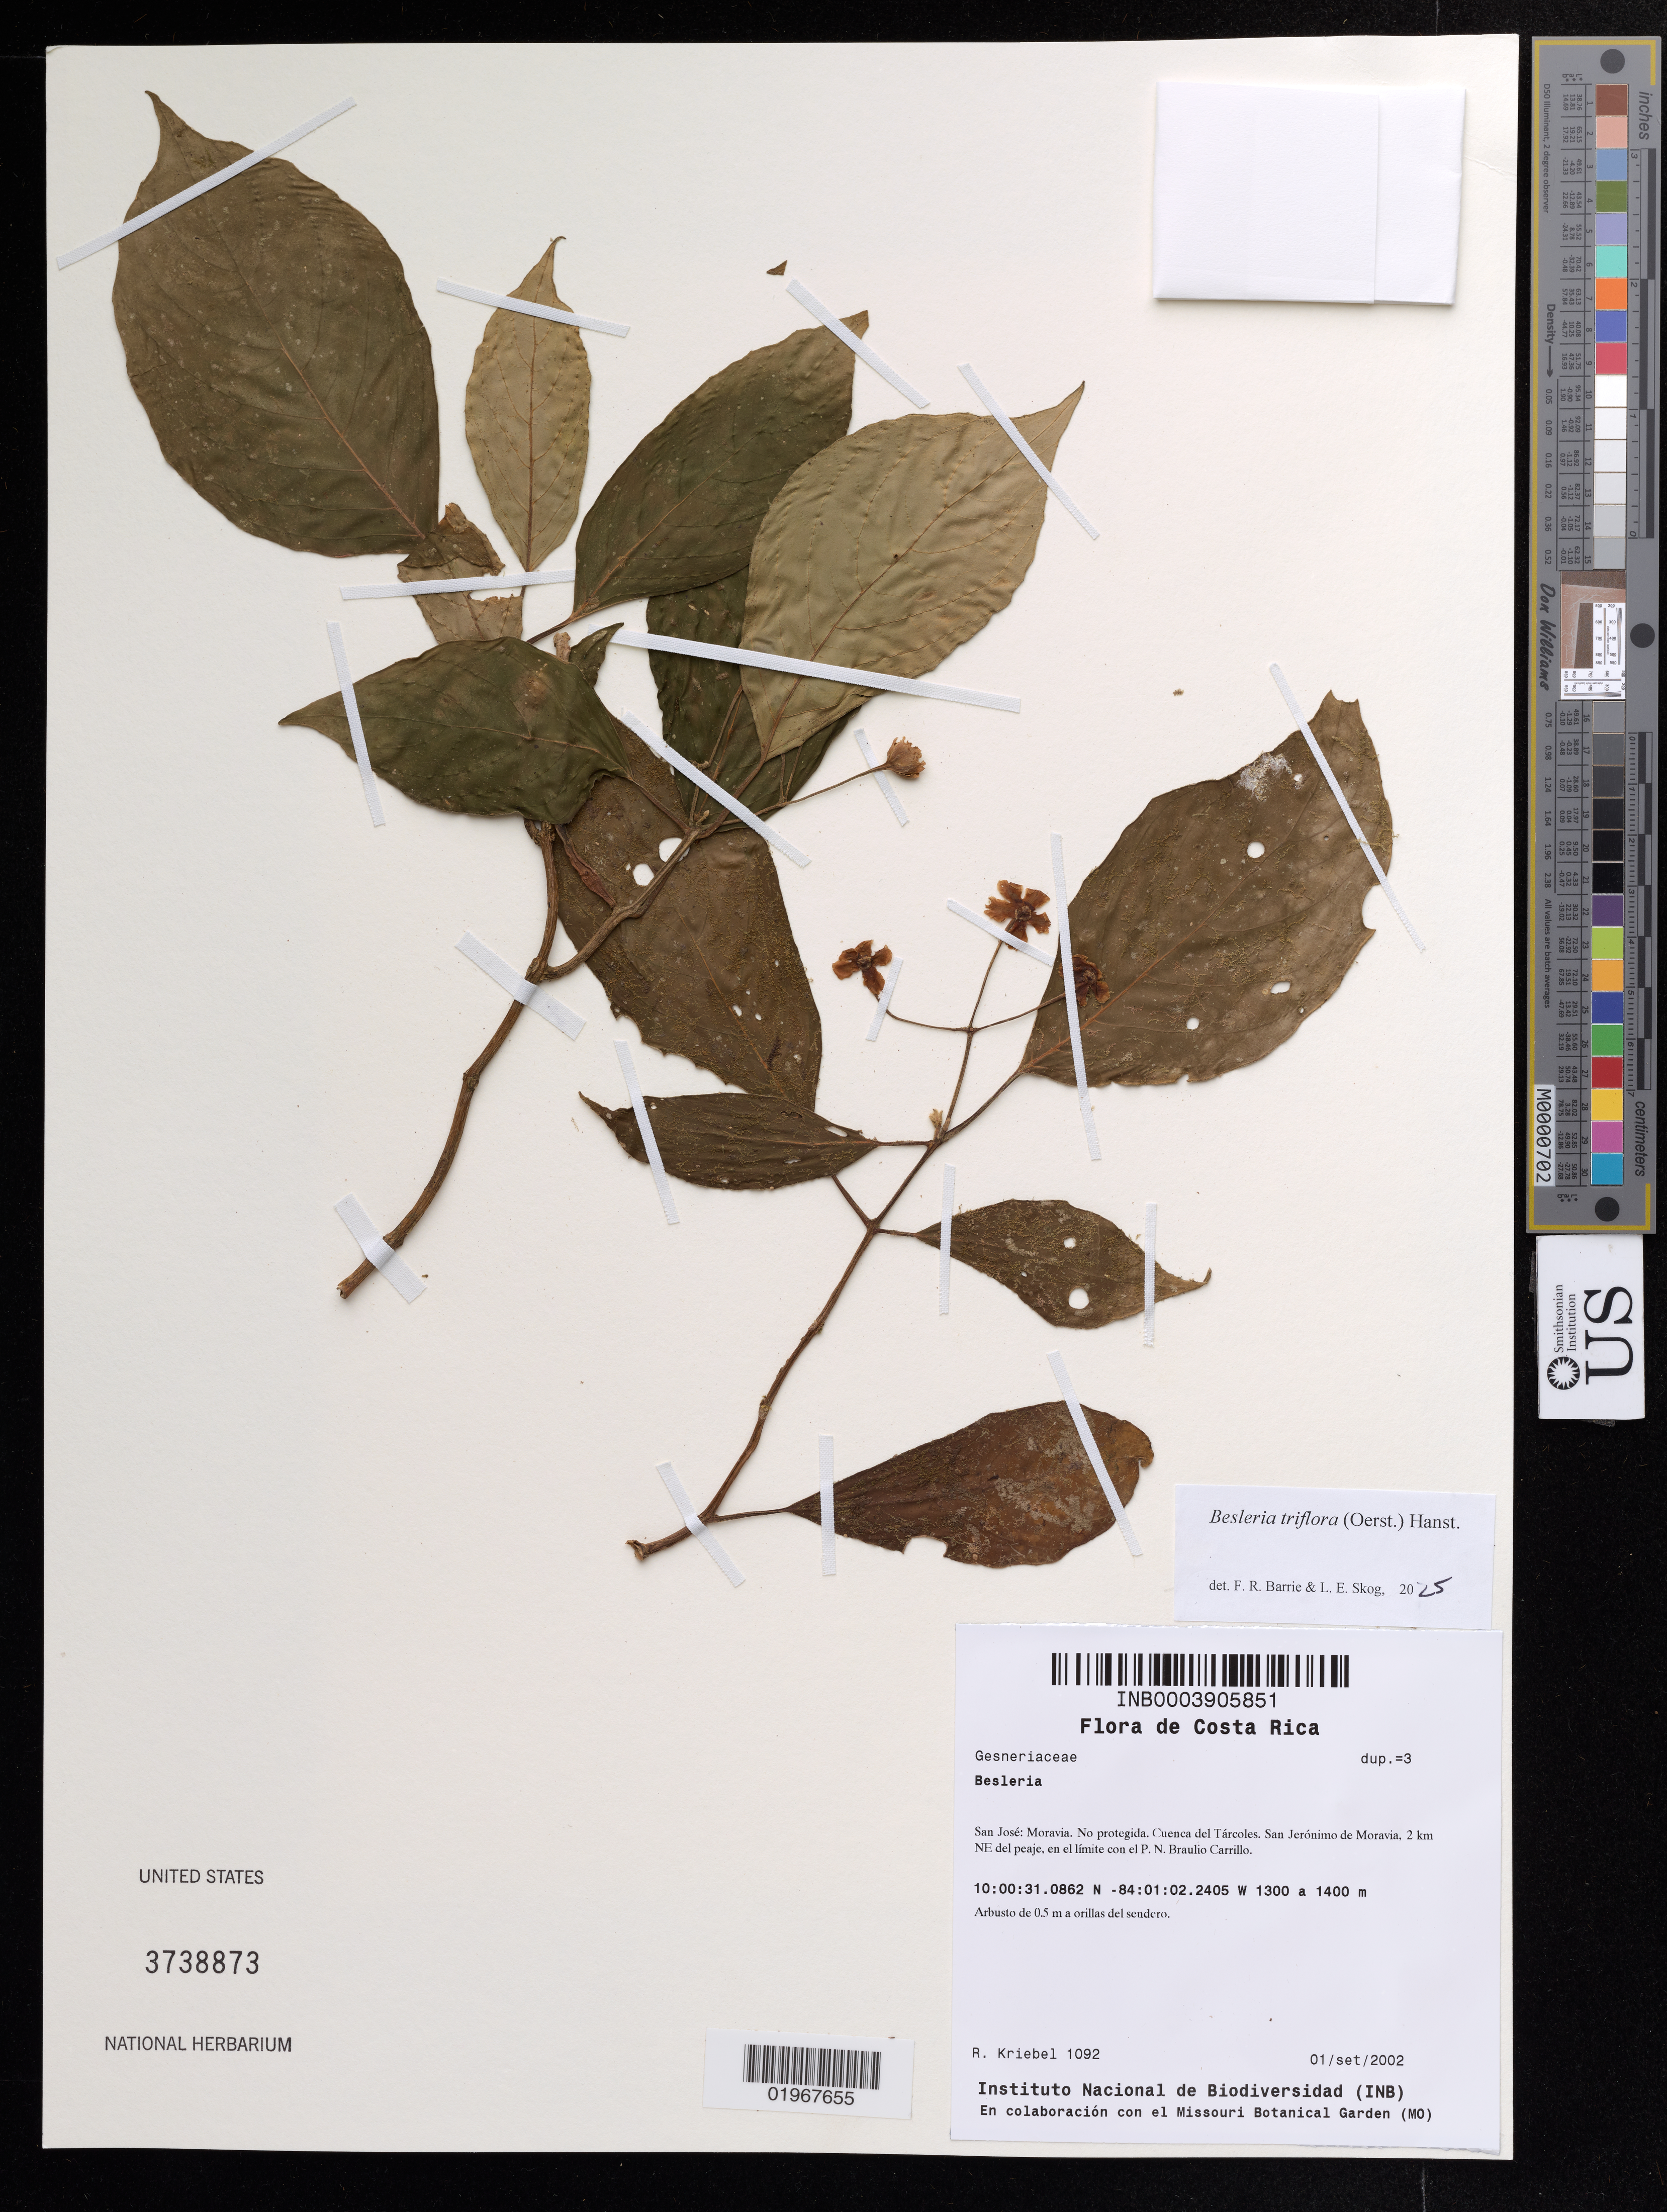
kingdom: Plantae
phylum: Tracheophyta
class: Magnoliopsida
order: Lamiales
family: Gesneriaceae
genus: Besleria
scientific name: Besleria triflora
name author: Hanst.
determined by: Barrie, F. R.; Skog, Laurence E.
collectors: R. Kriebel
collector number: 1092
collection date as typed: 01/set/2002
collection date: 2002-09-01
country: Costa Rica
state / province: San José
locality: Moravia. No protegida. Cuenca del Tarcoles. San Jeronimo de Moravia. 2 km NE del peaje, en el limite con el P. N. Braulio Carrillo.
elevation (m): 1300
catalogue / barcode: US 3738873